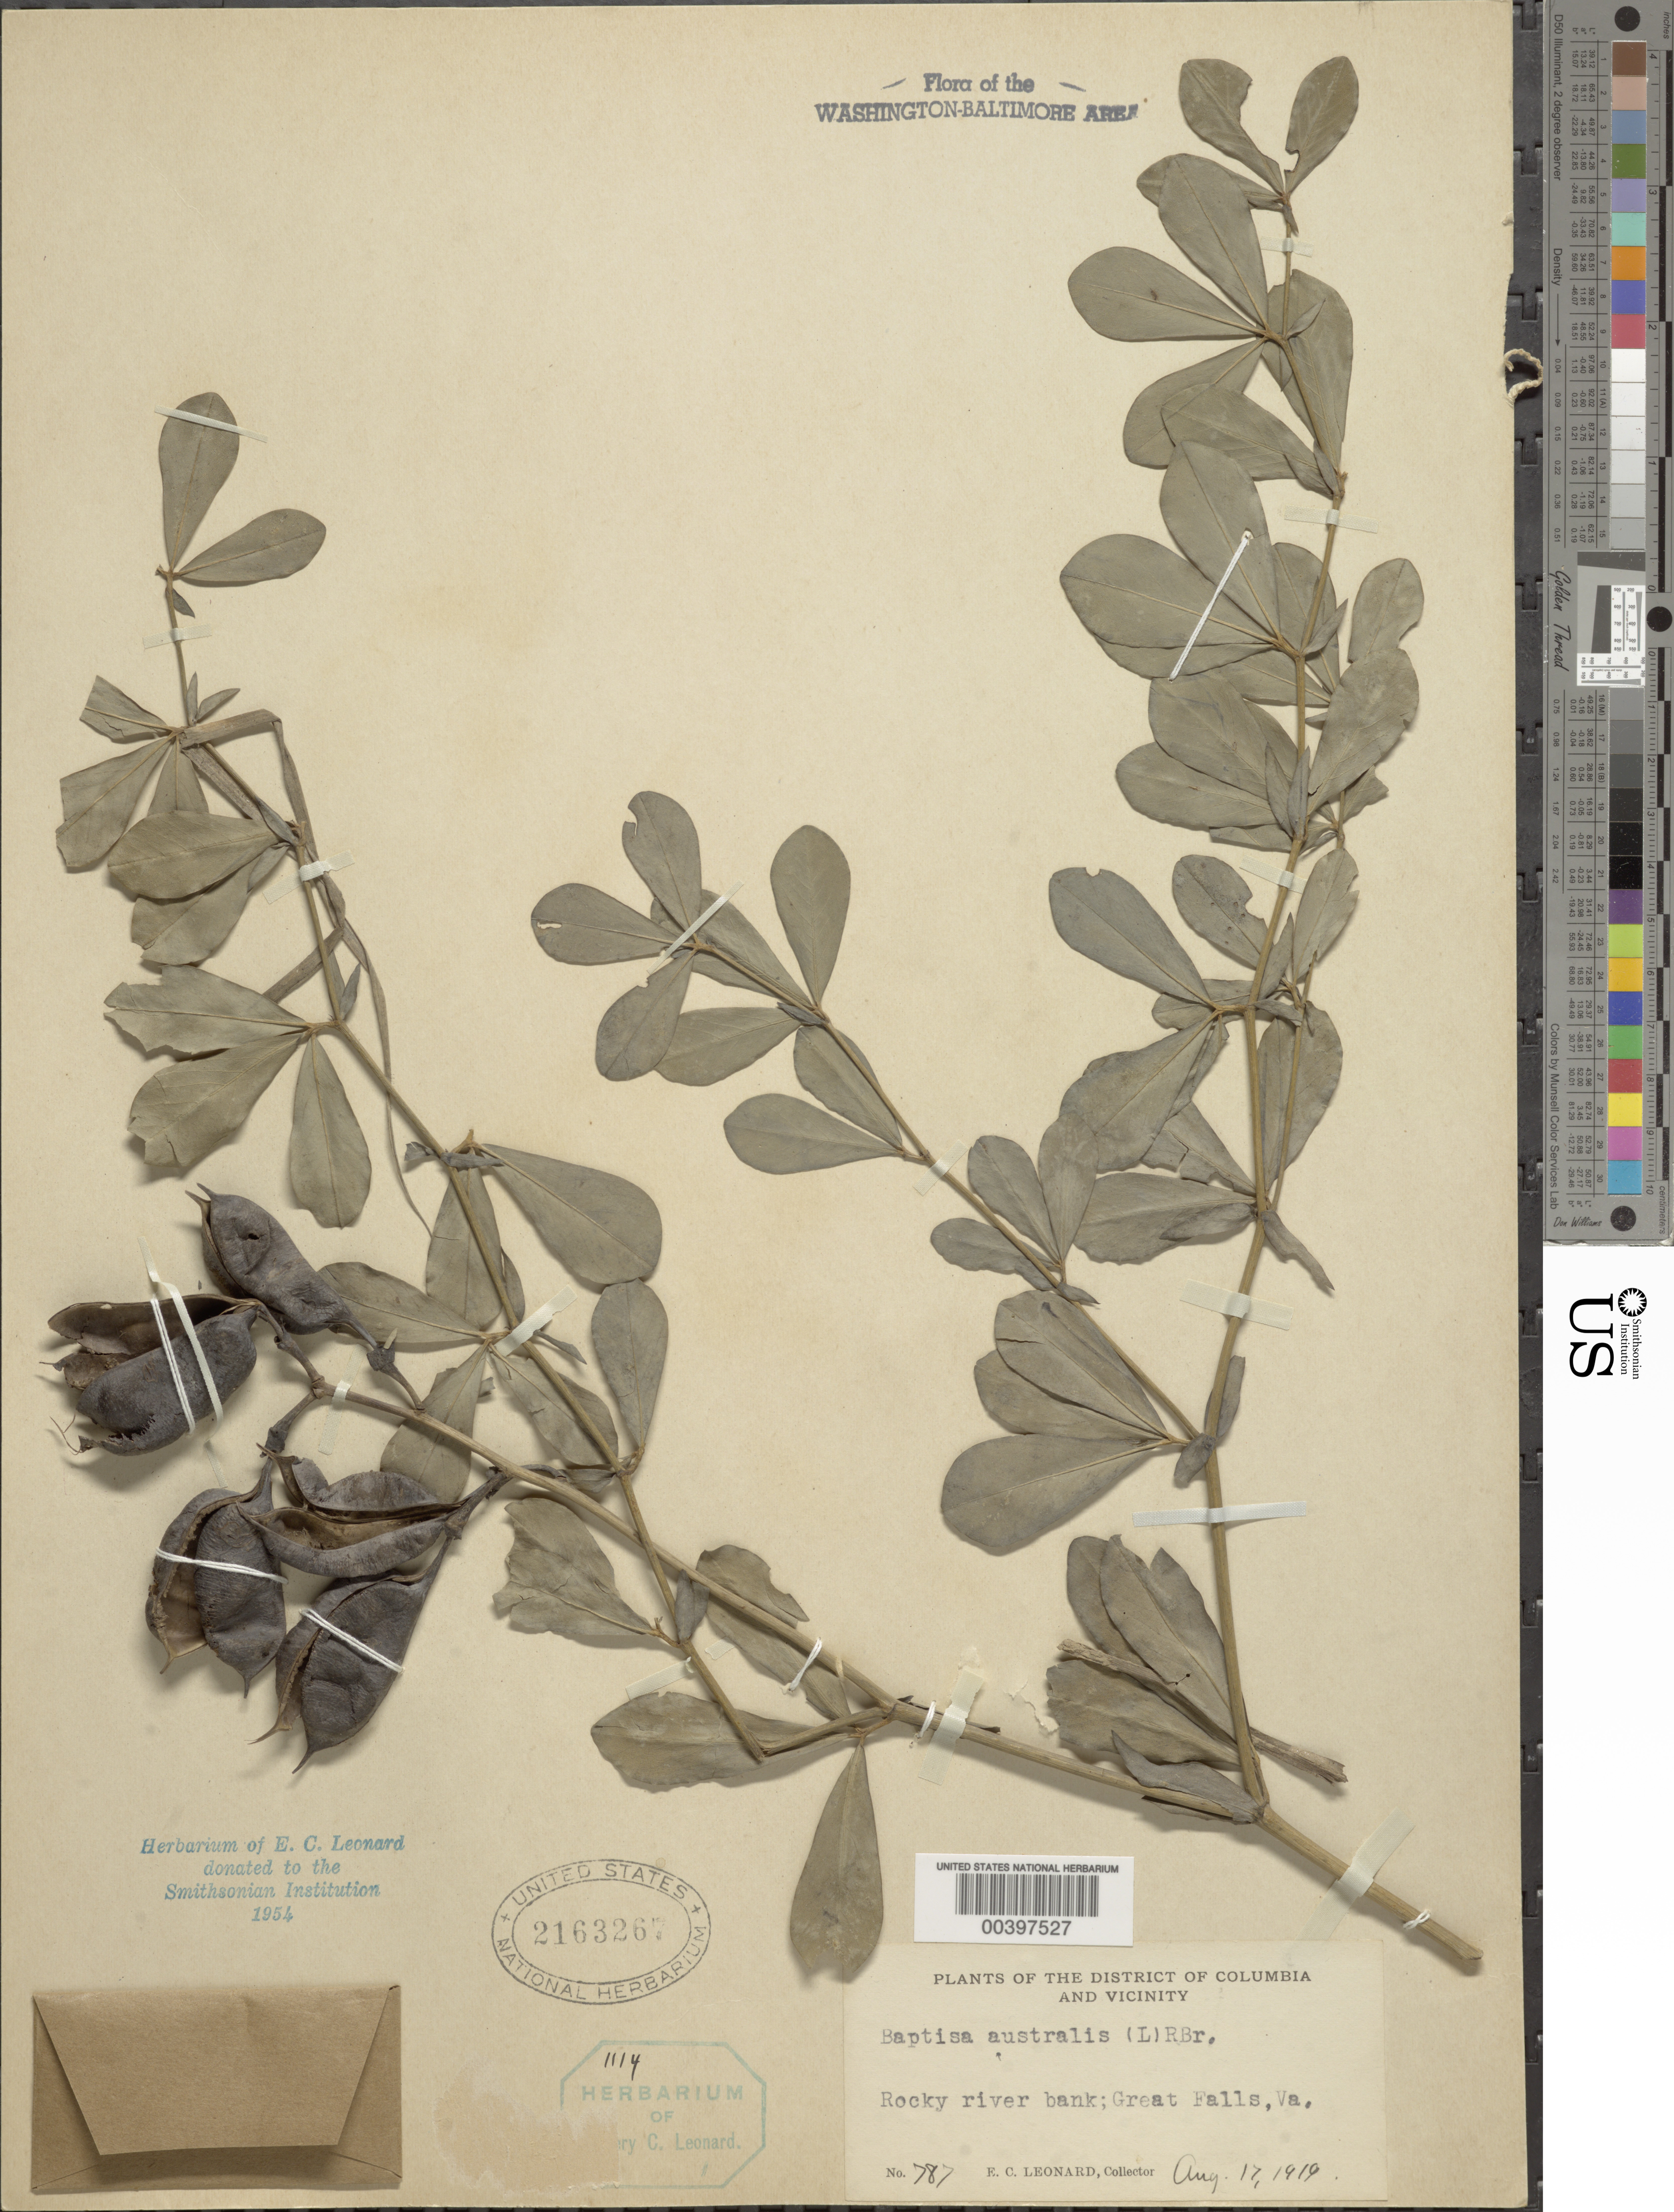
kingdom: Plantae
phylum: Tracheophyta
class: Magnoliopsida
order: Fabales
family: Fabaceae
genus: Baptisia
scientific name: Baptisia australis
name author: (L.) R. Br.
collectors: E. C. Leonard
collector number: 787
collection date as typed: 17 Aug 1919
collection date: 1919-08-17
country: United States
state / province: Virginia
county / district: Fairfax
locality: Great Falls C. and O. Canal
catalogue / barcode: US 2163267